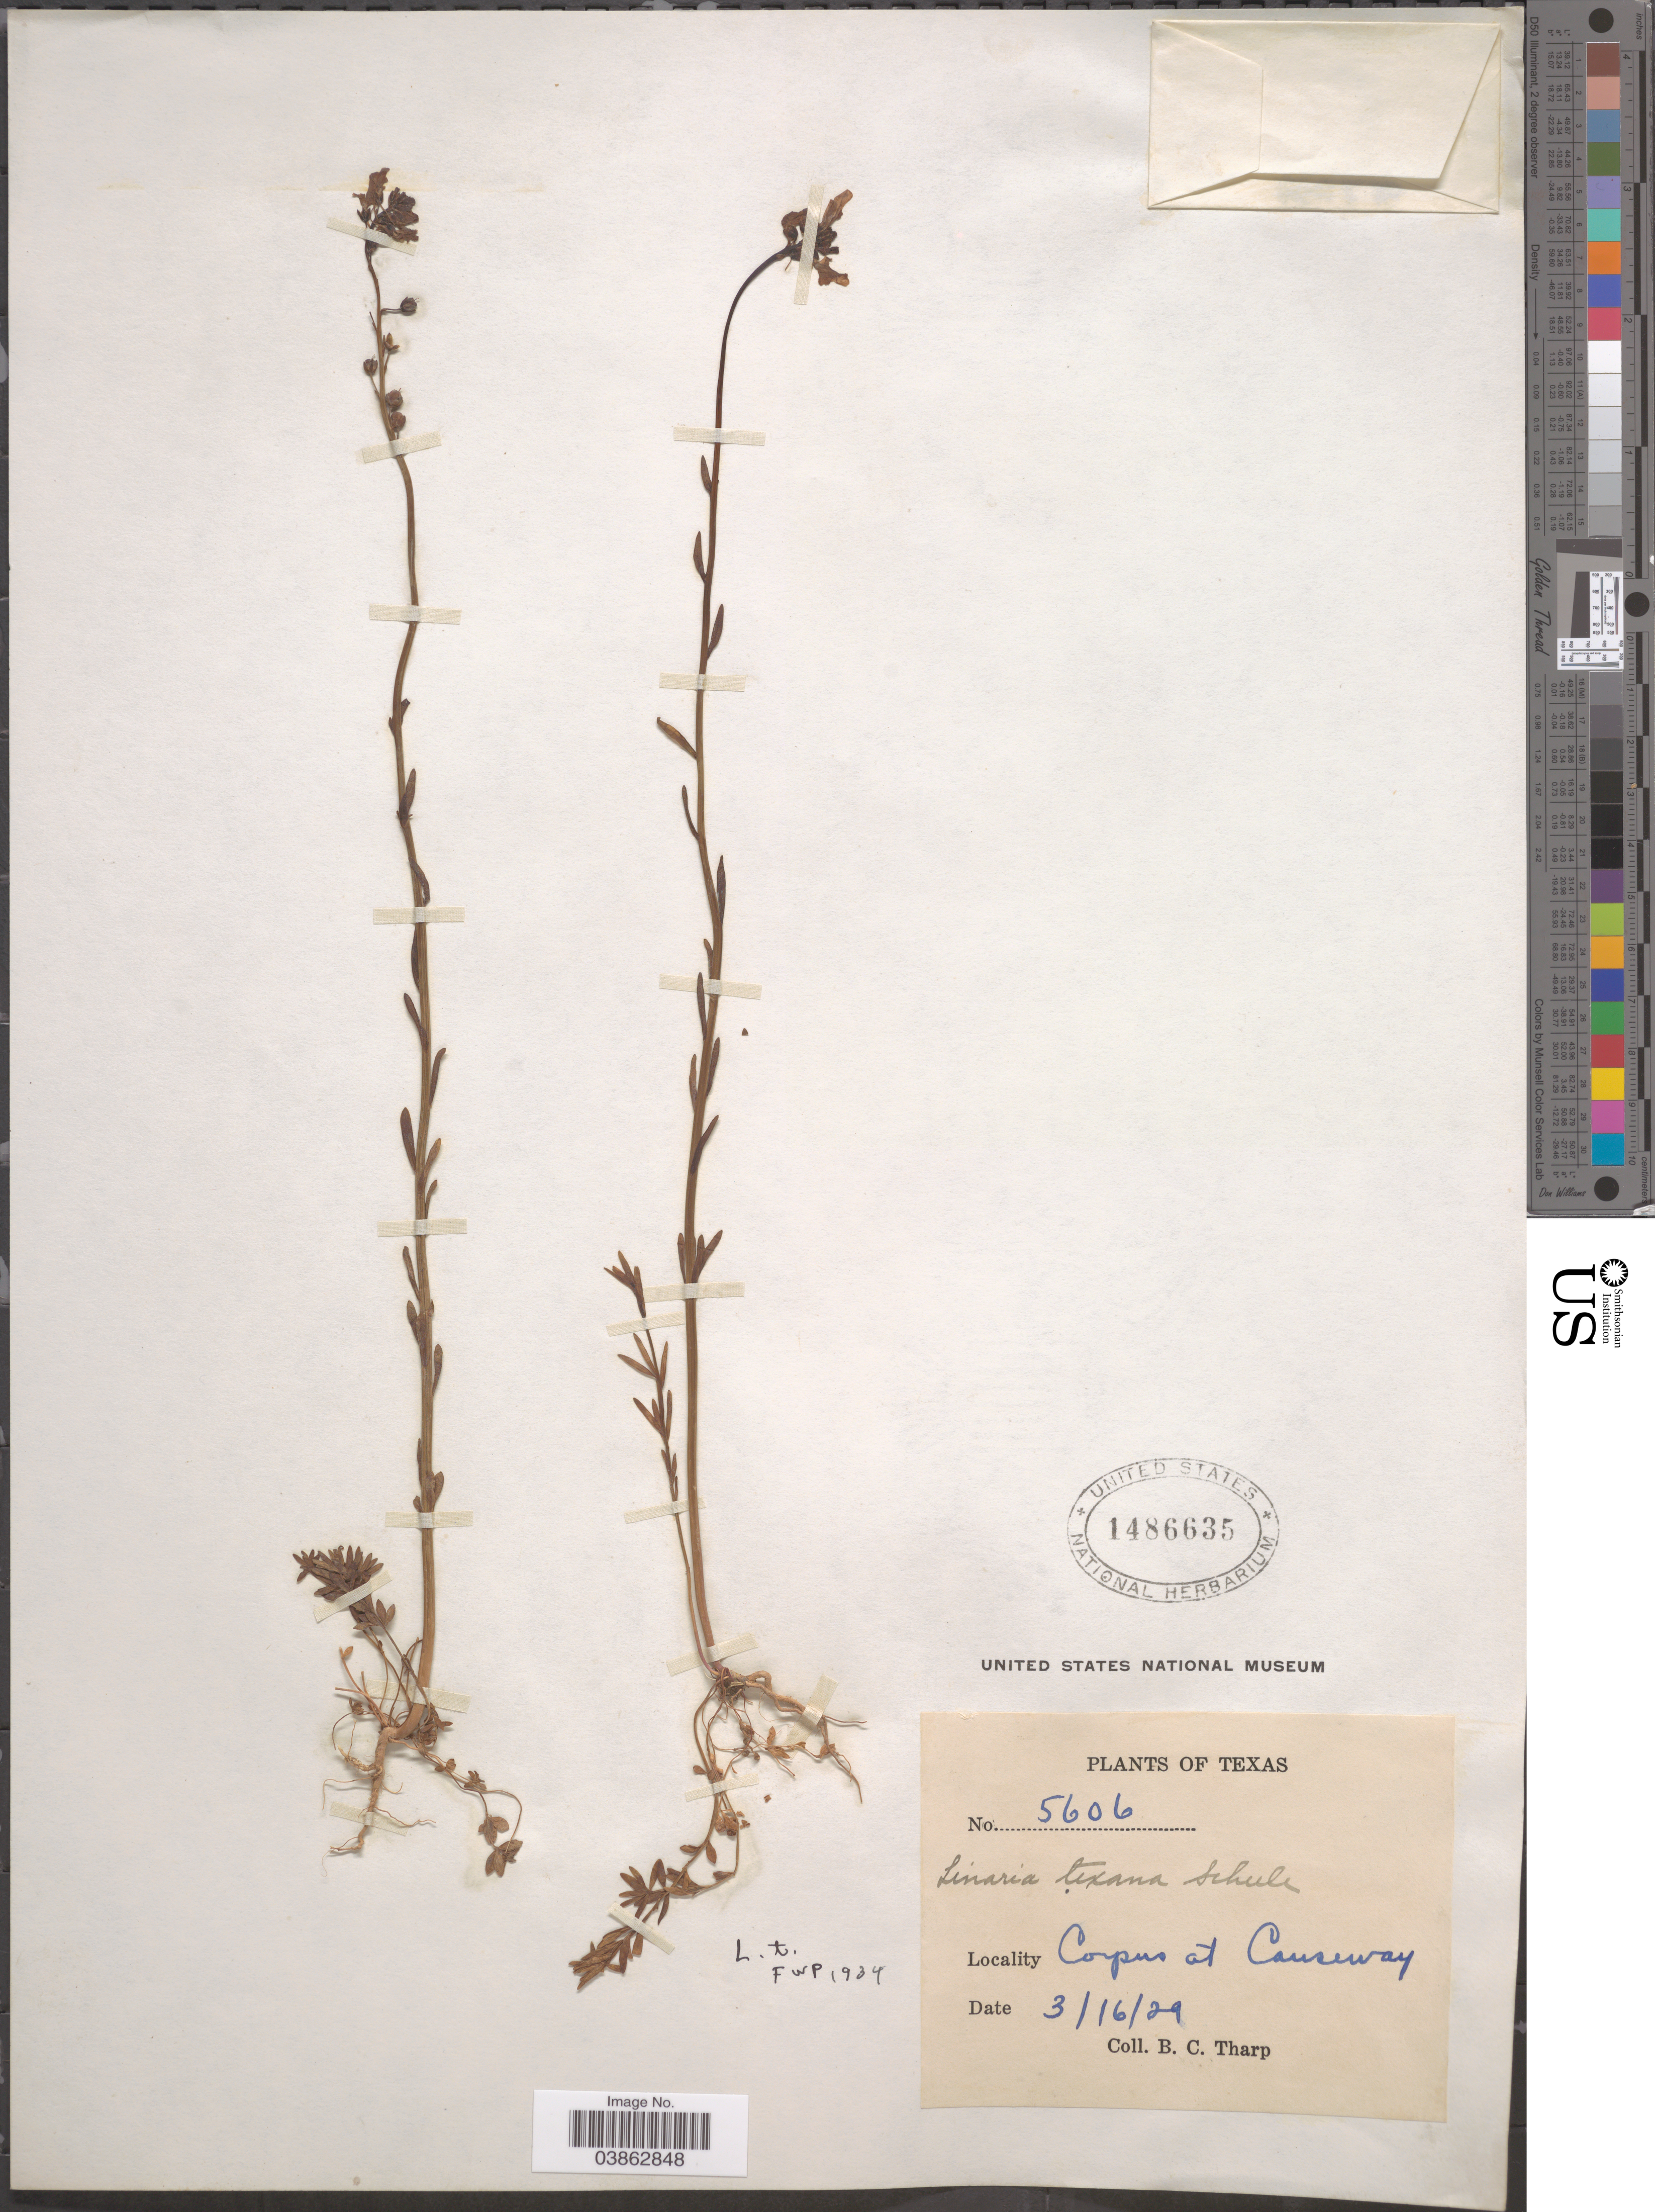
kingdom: Plantae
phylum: Tracheophyta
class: Magnoliopsida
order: Lamiales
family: Plantaginaceae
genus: Linaria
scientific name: Linaria texana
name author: Scheele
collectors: B. C. Tharp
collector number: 5606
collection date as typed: Transcribed d/m/y: 16/3/29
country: United States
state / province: Texas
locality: Corpus at Causeway.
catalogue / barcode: US 1486635